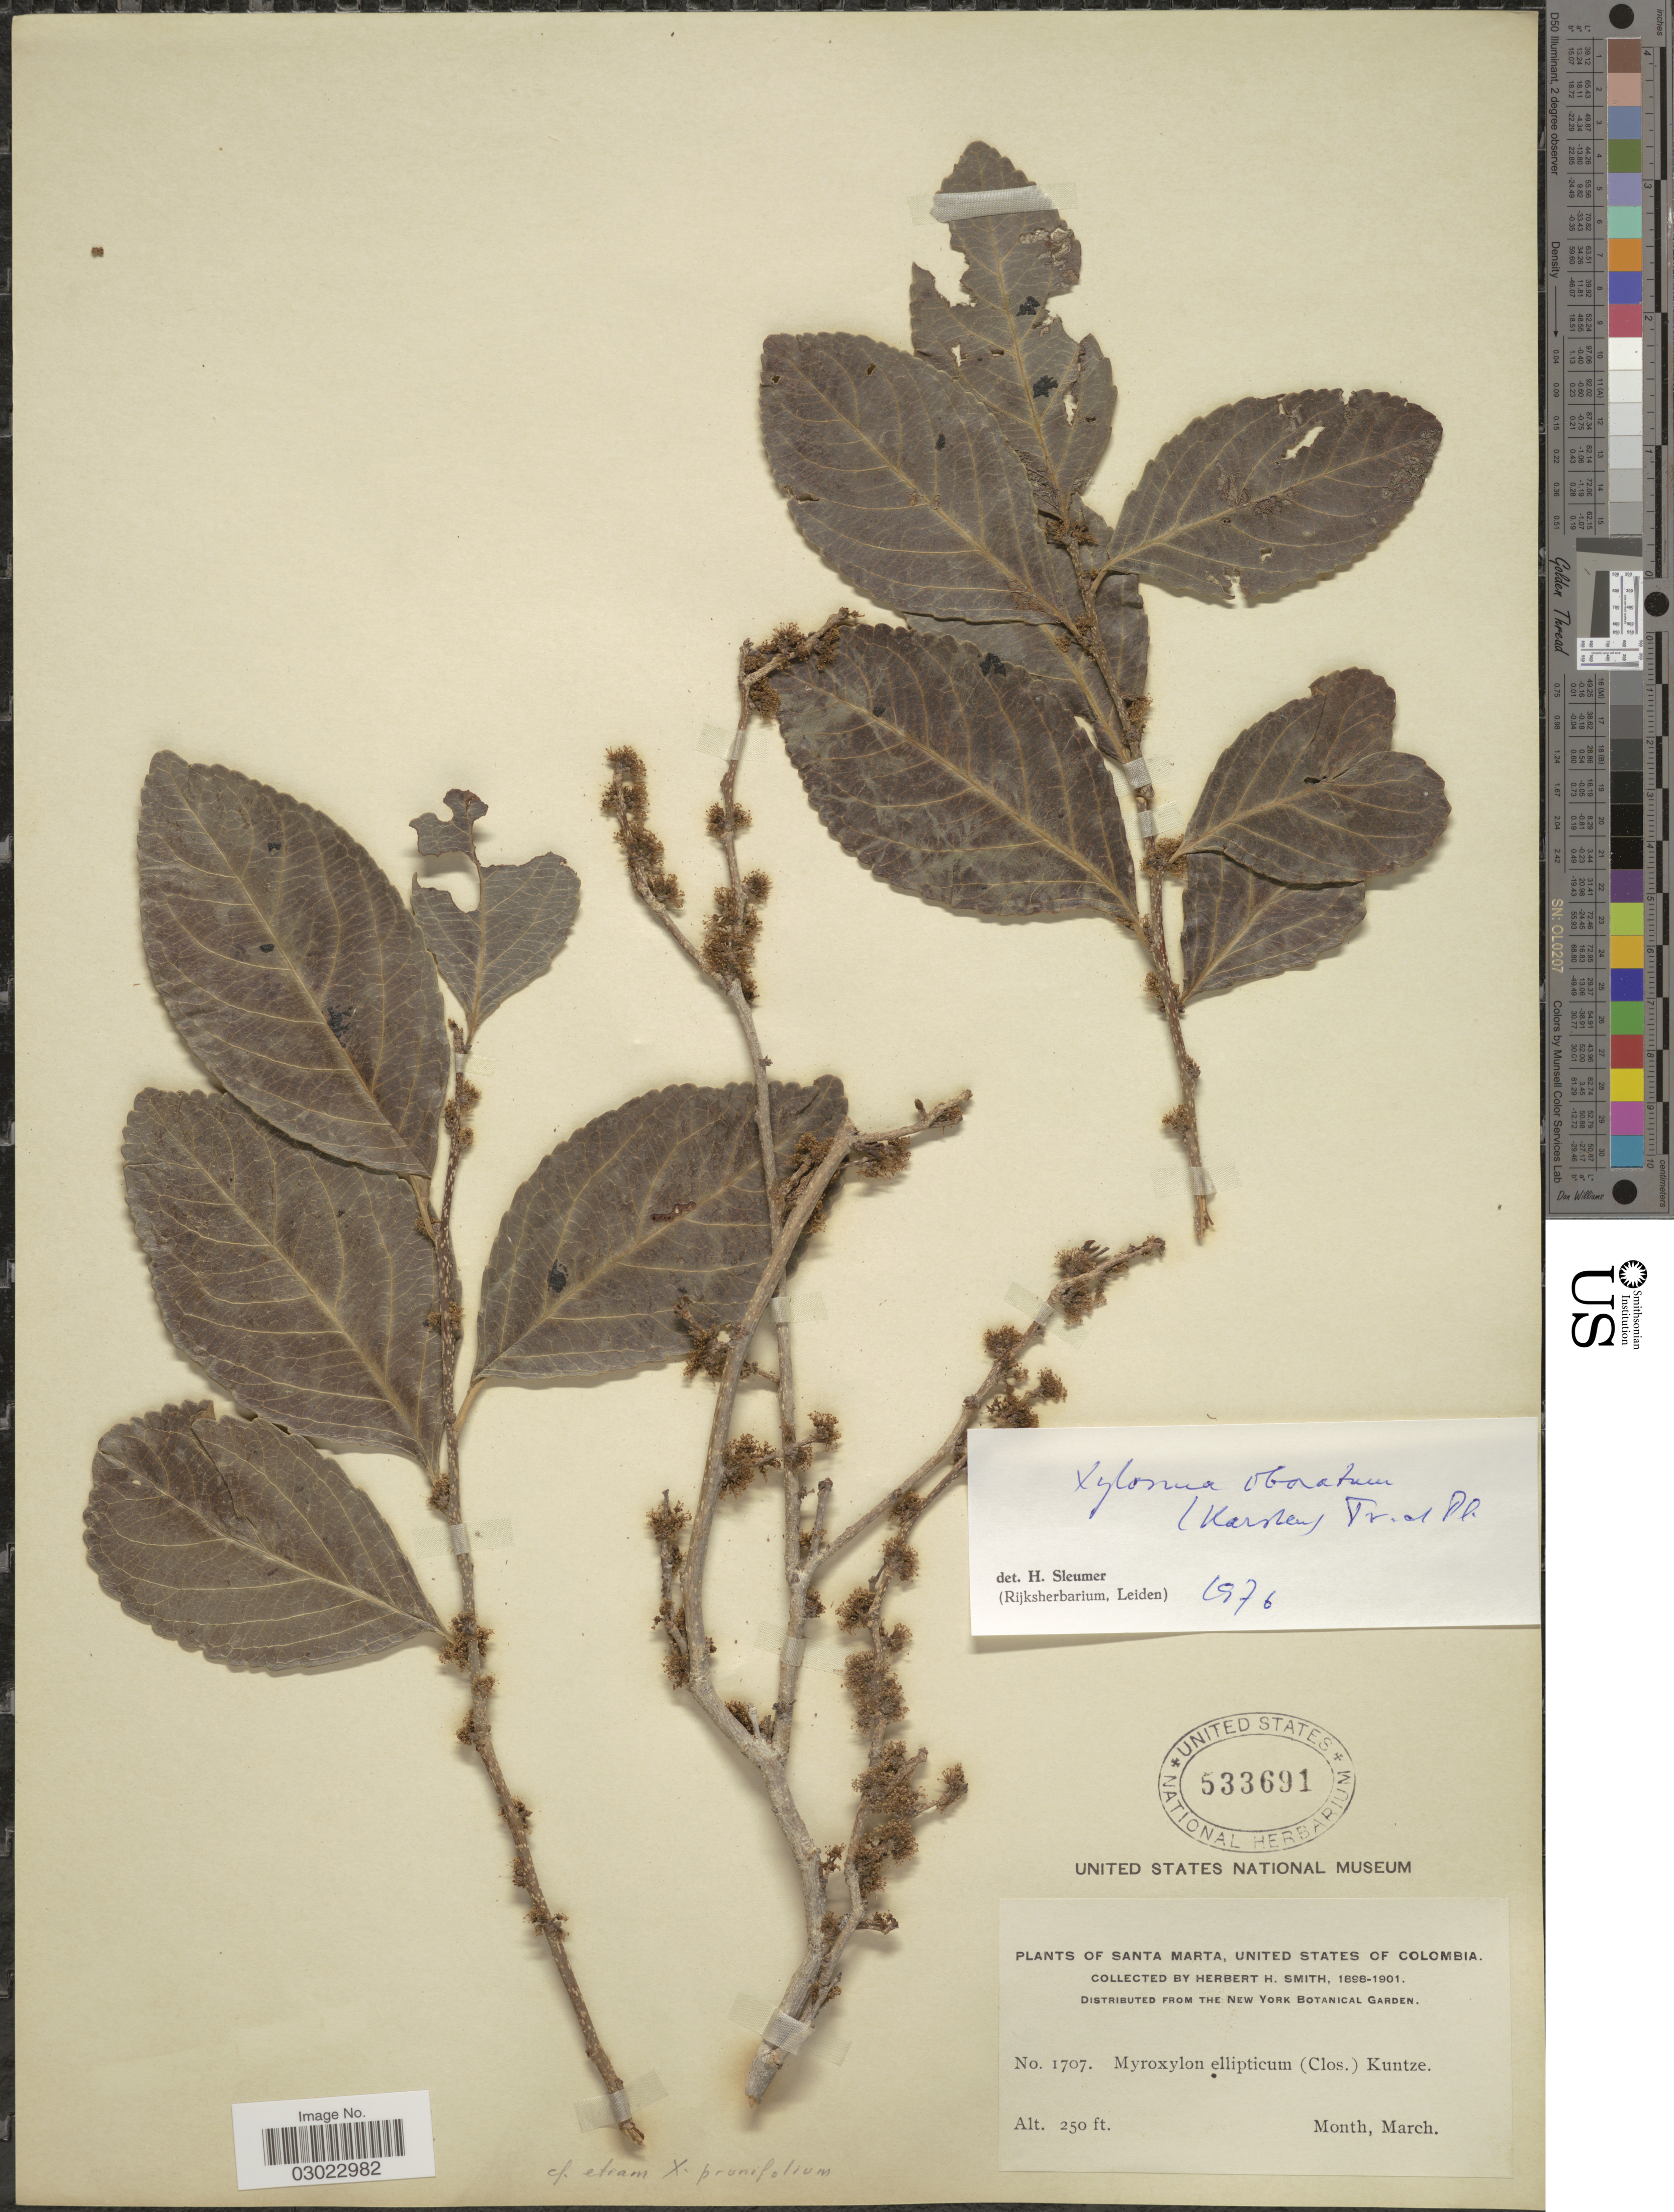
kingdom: Plantae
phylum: Tracheophyta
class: Magnoliopsida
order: Malpighiales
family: Salicaceae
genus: Xylosma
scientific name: Xylosma obovata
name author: (H. Karst.) Triana & Planch.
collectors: Herbert H. Smith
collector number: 1707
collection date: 1898-03/1901-03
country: Colombia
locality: Santa Marta, United States of Colombia.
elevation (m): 76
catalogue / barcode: US 533691